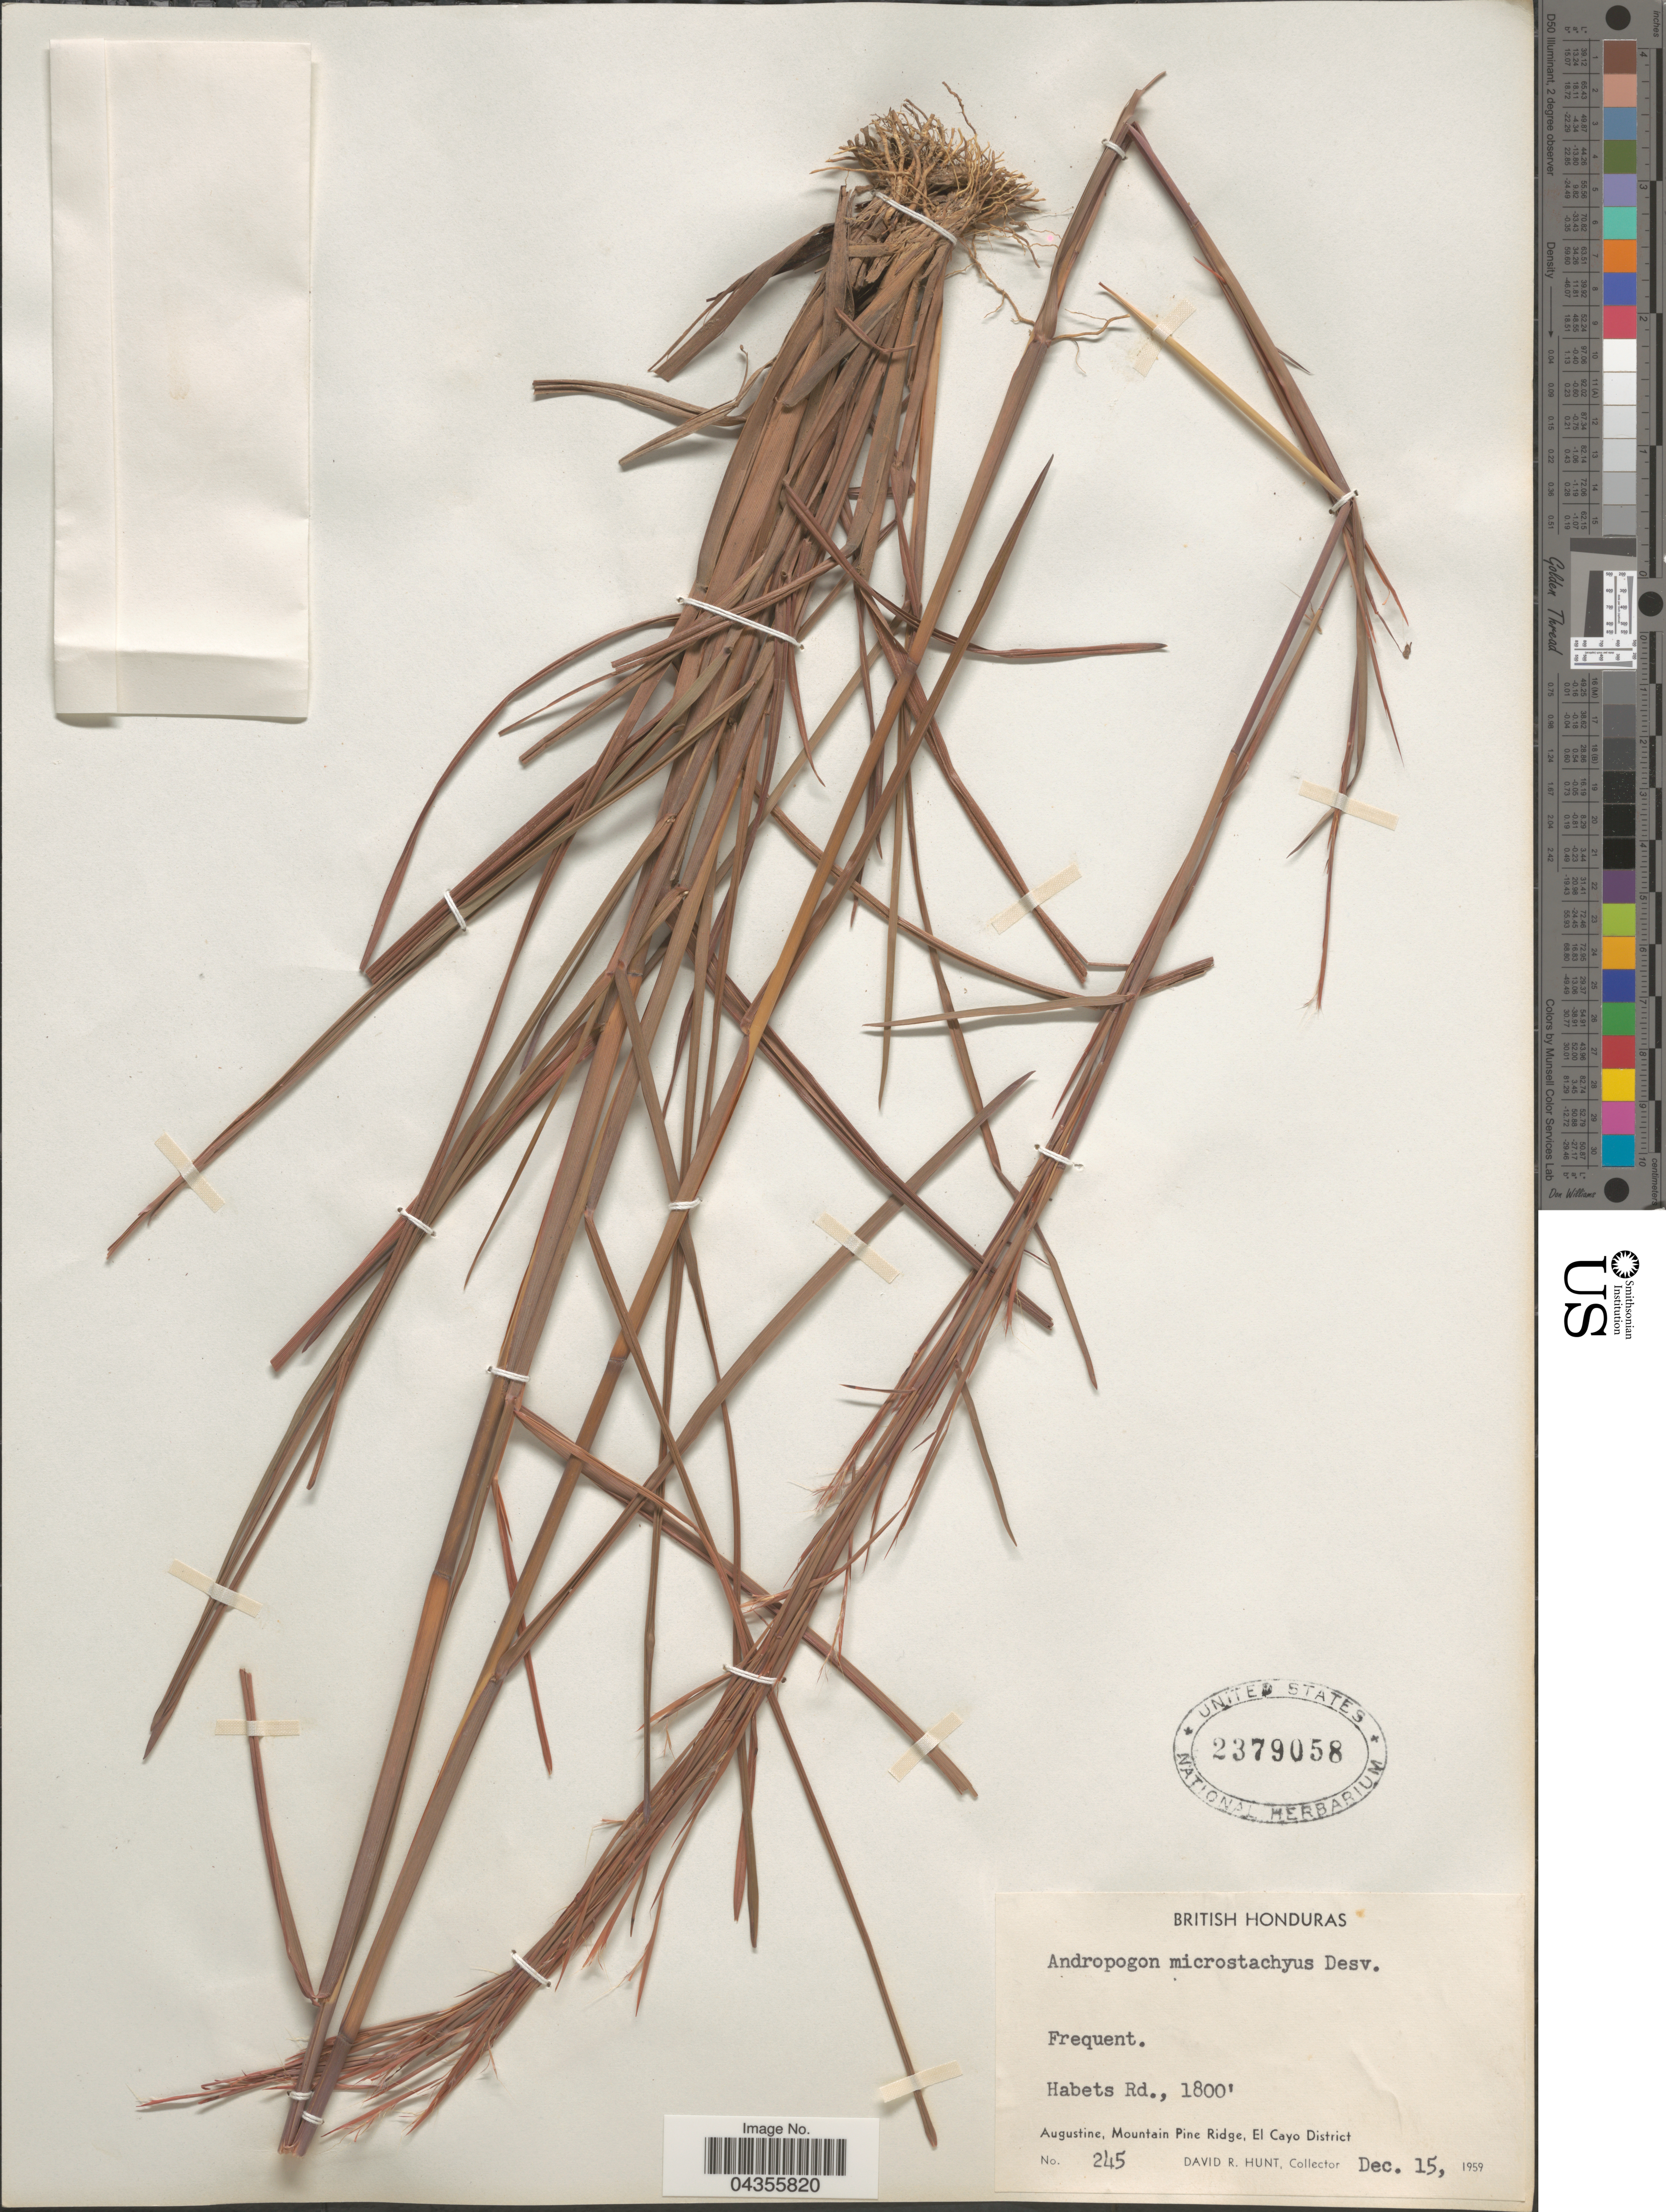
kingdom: Plantae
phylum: Tracheophyta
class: Liliopsida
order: Poales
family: Poaceae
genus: Schizachyrium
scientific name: Schizachyrium condensatum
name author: (Kunth) Nees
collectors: D. R. Hunt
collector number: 245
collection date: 1959-12-15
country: Belize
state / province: Cayo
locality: British Honduras. Frequent. Habets Rd., Augustine, Mountain Pine Ridge, El Cayo District.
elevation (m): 549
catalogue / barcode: US 2379058